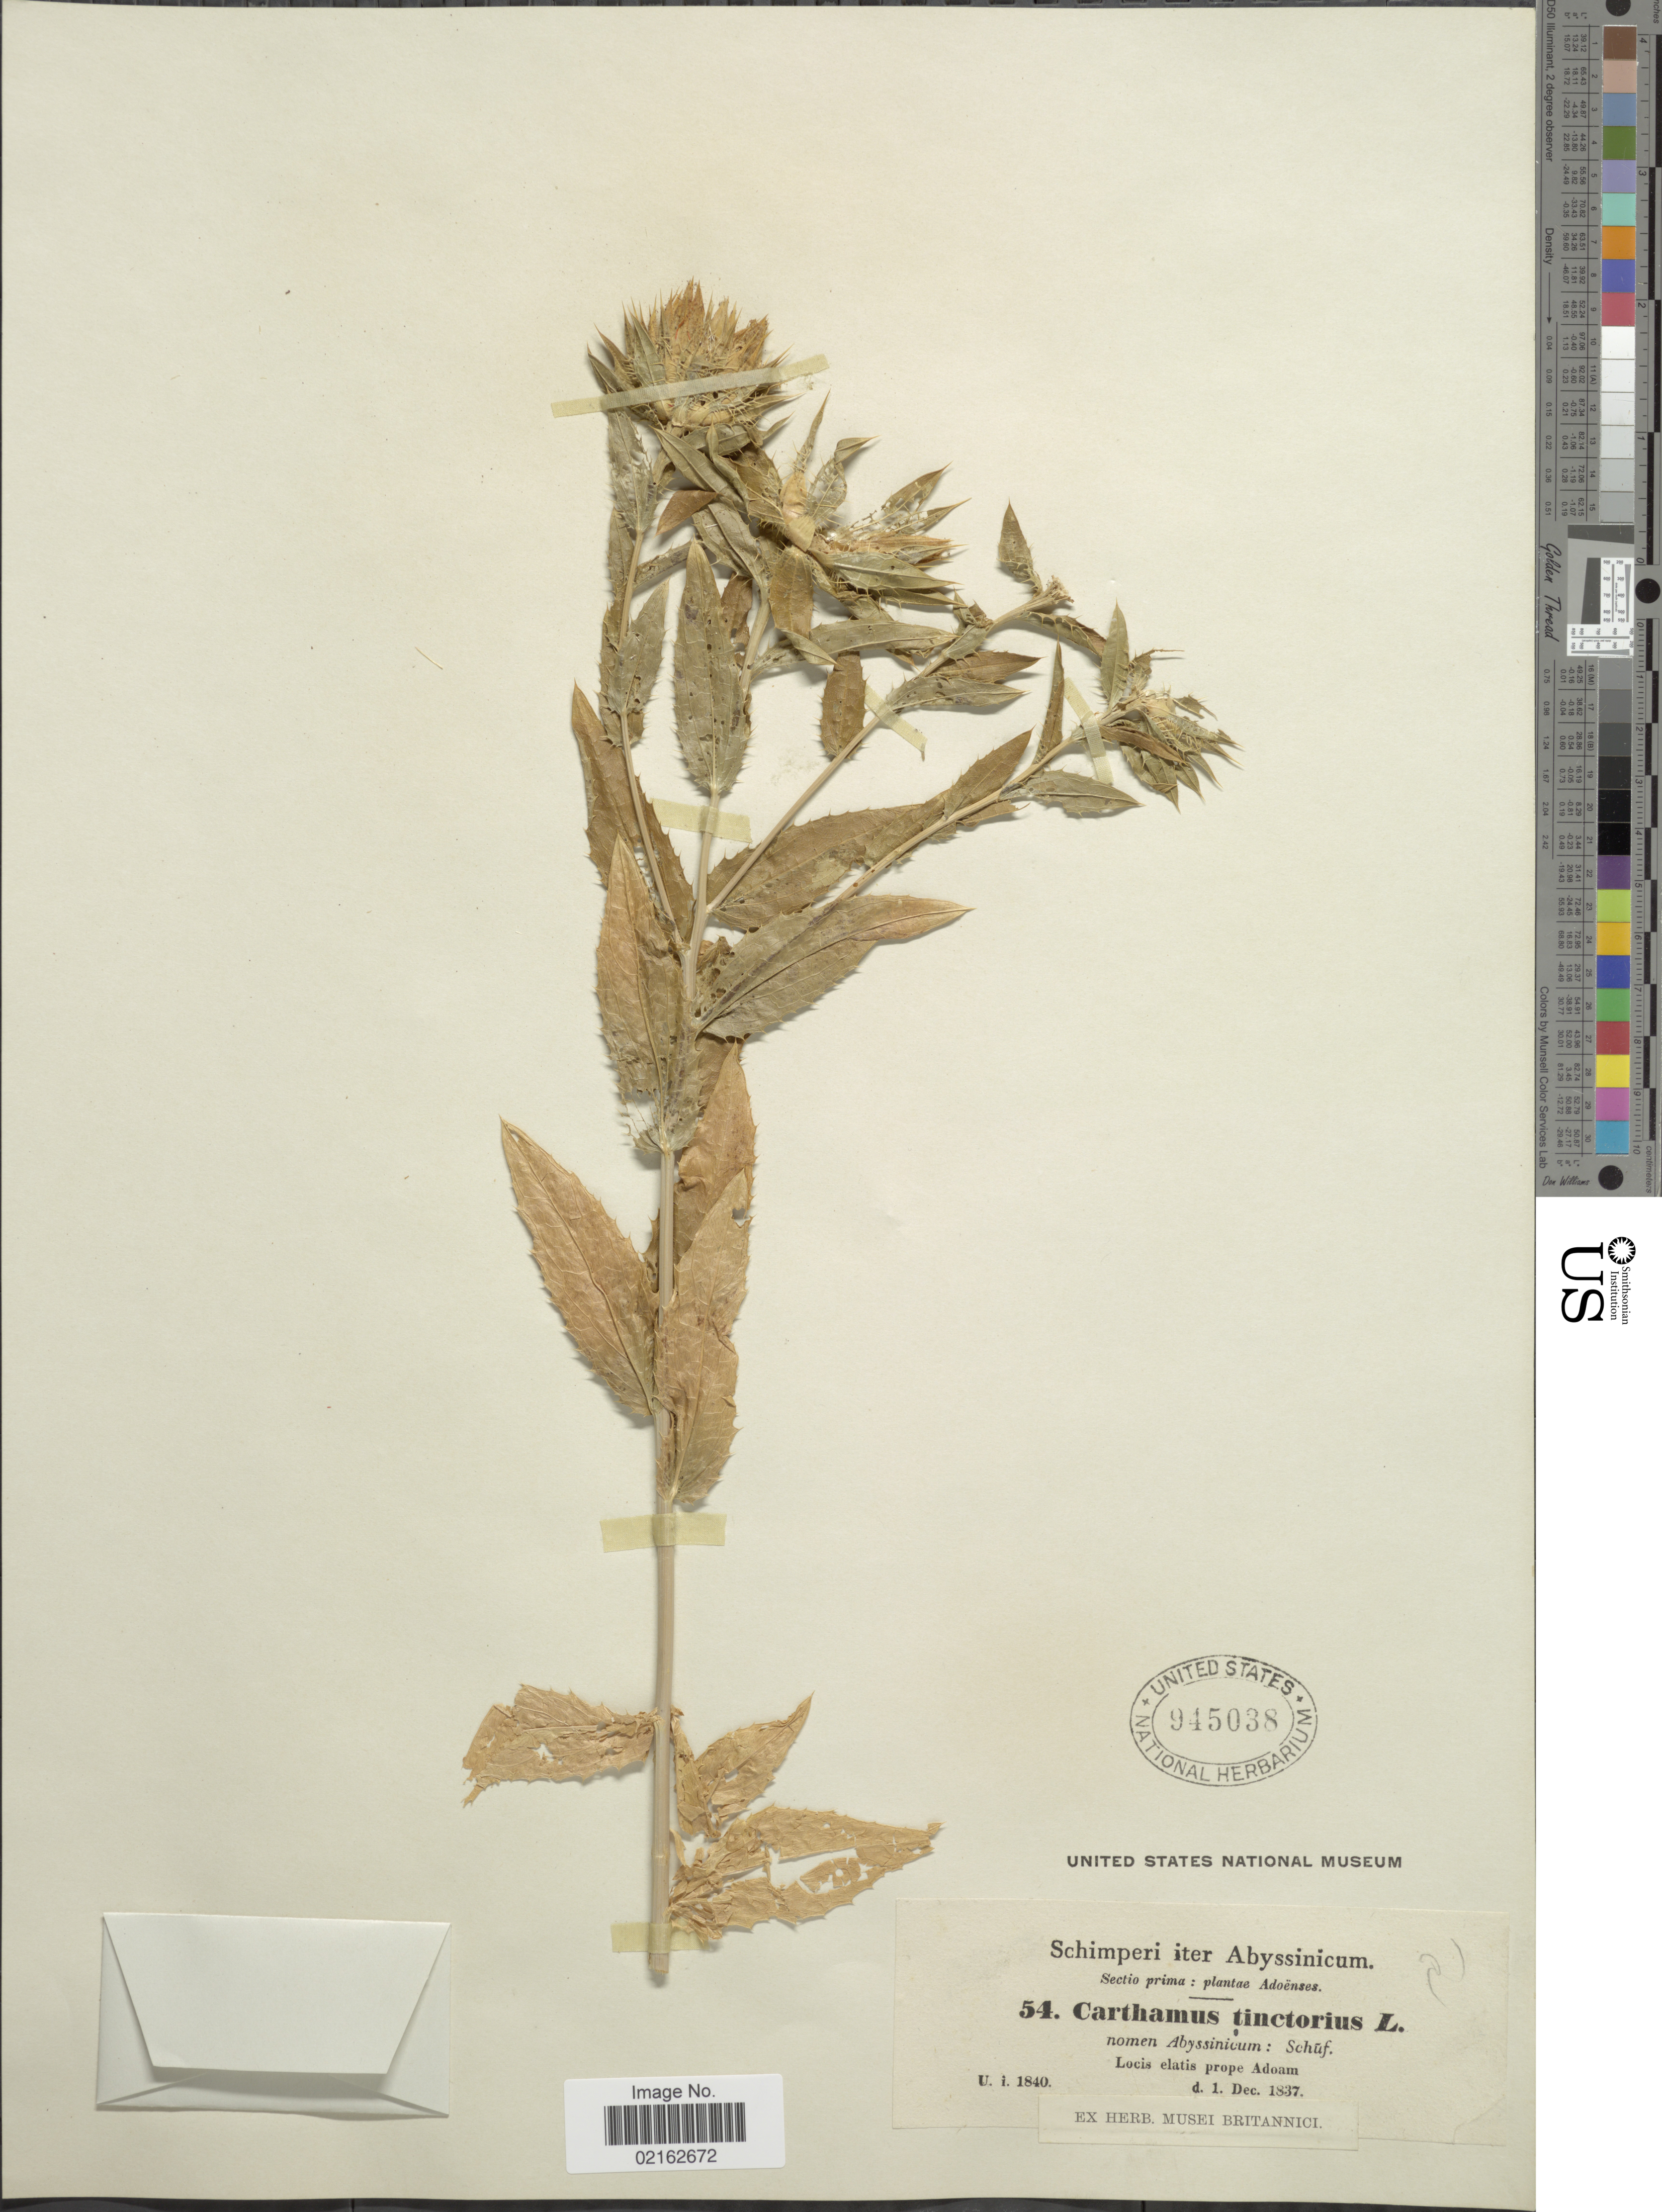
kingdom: Plantae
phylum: Tracheophyta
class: Magnoliopsida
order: Asterales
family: Asteraceae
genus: Carthamus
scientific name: Carthamus tinctorius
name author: L.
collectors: -. Schimper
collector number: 54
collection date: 1837-12-01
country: Eritrea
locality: Abyssinicum, prope Adoam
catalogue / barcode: US 945038